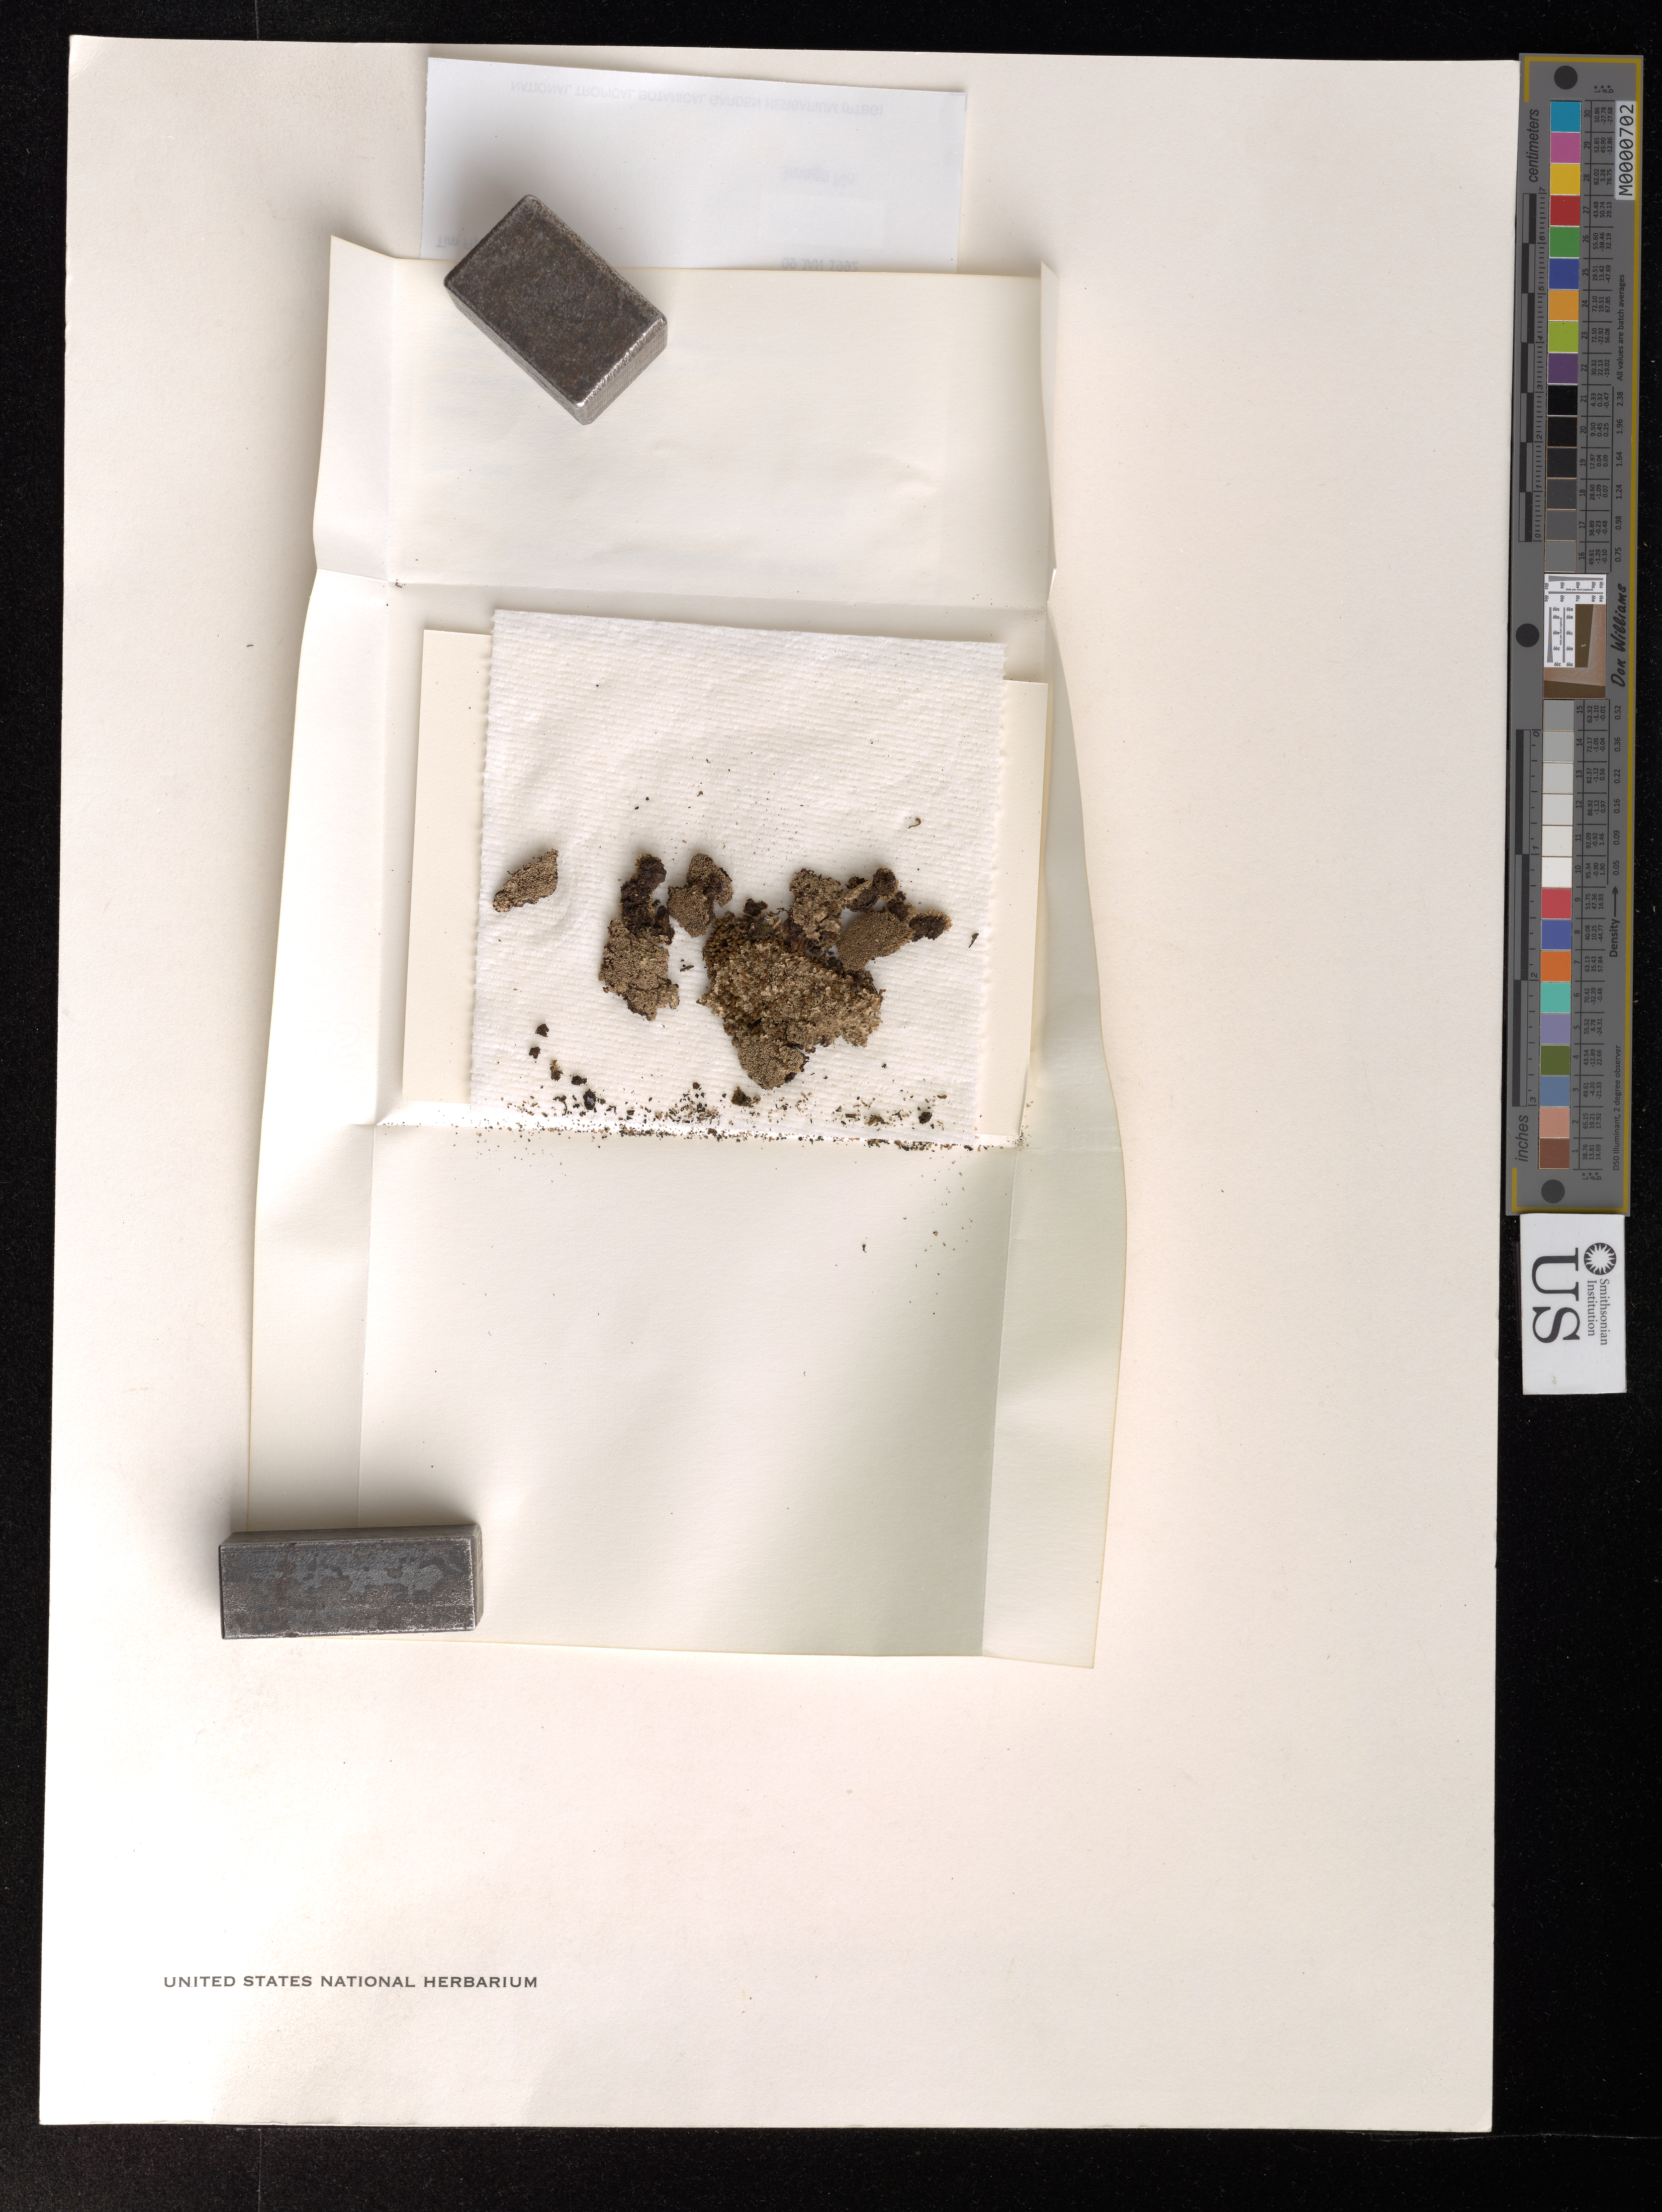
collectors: T. W. Flynn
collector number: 4839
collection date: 1992-01-09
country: United States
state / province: Hawaii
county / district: Kauai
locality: Kauai Koloa District. Entrance to Kahili Mountain Park along Hwy 50.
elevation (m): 204